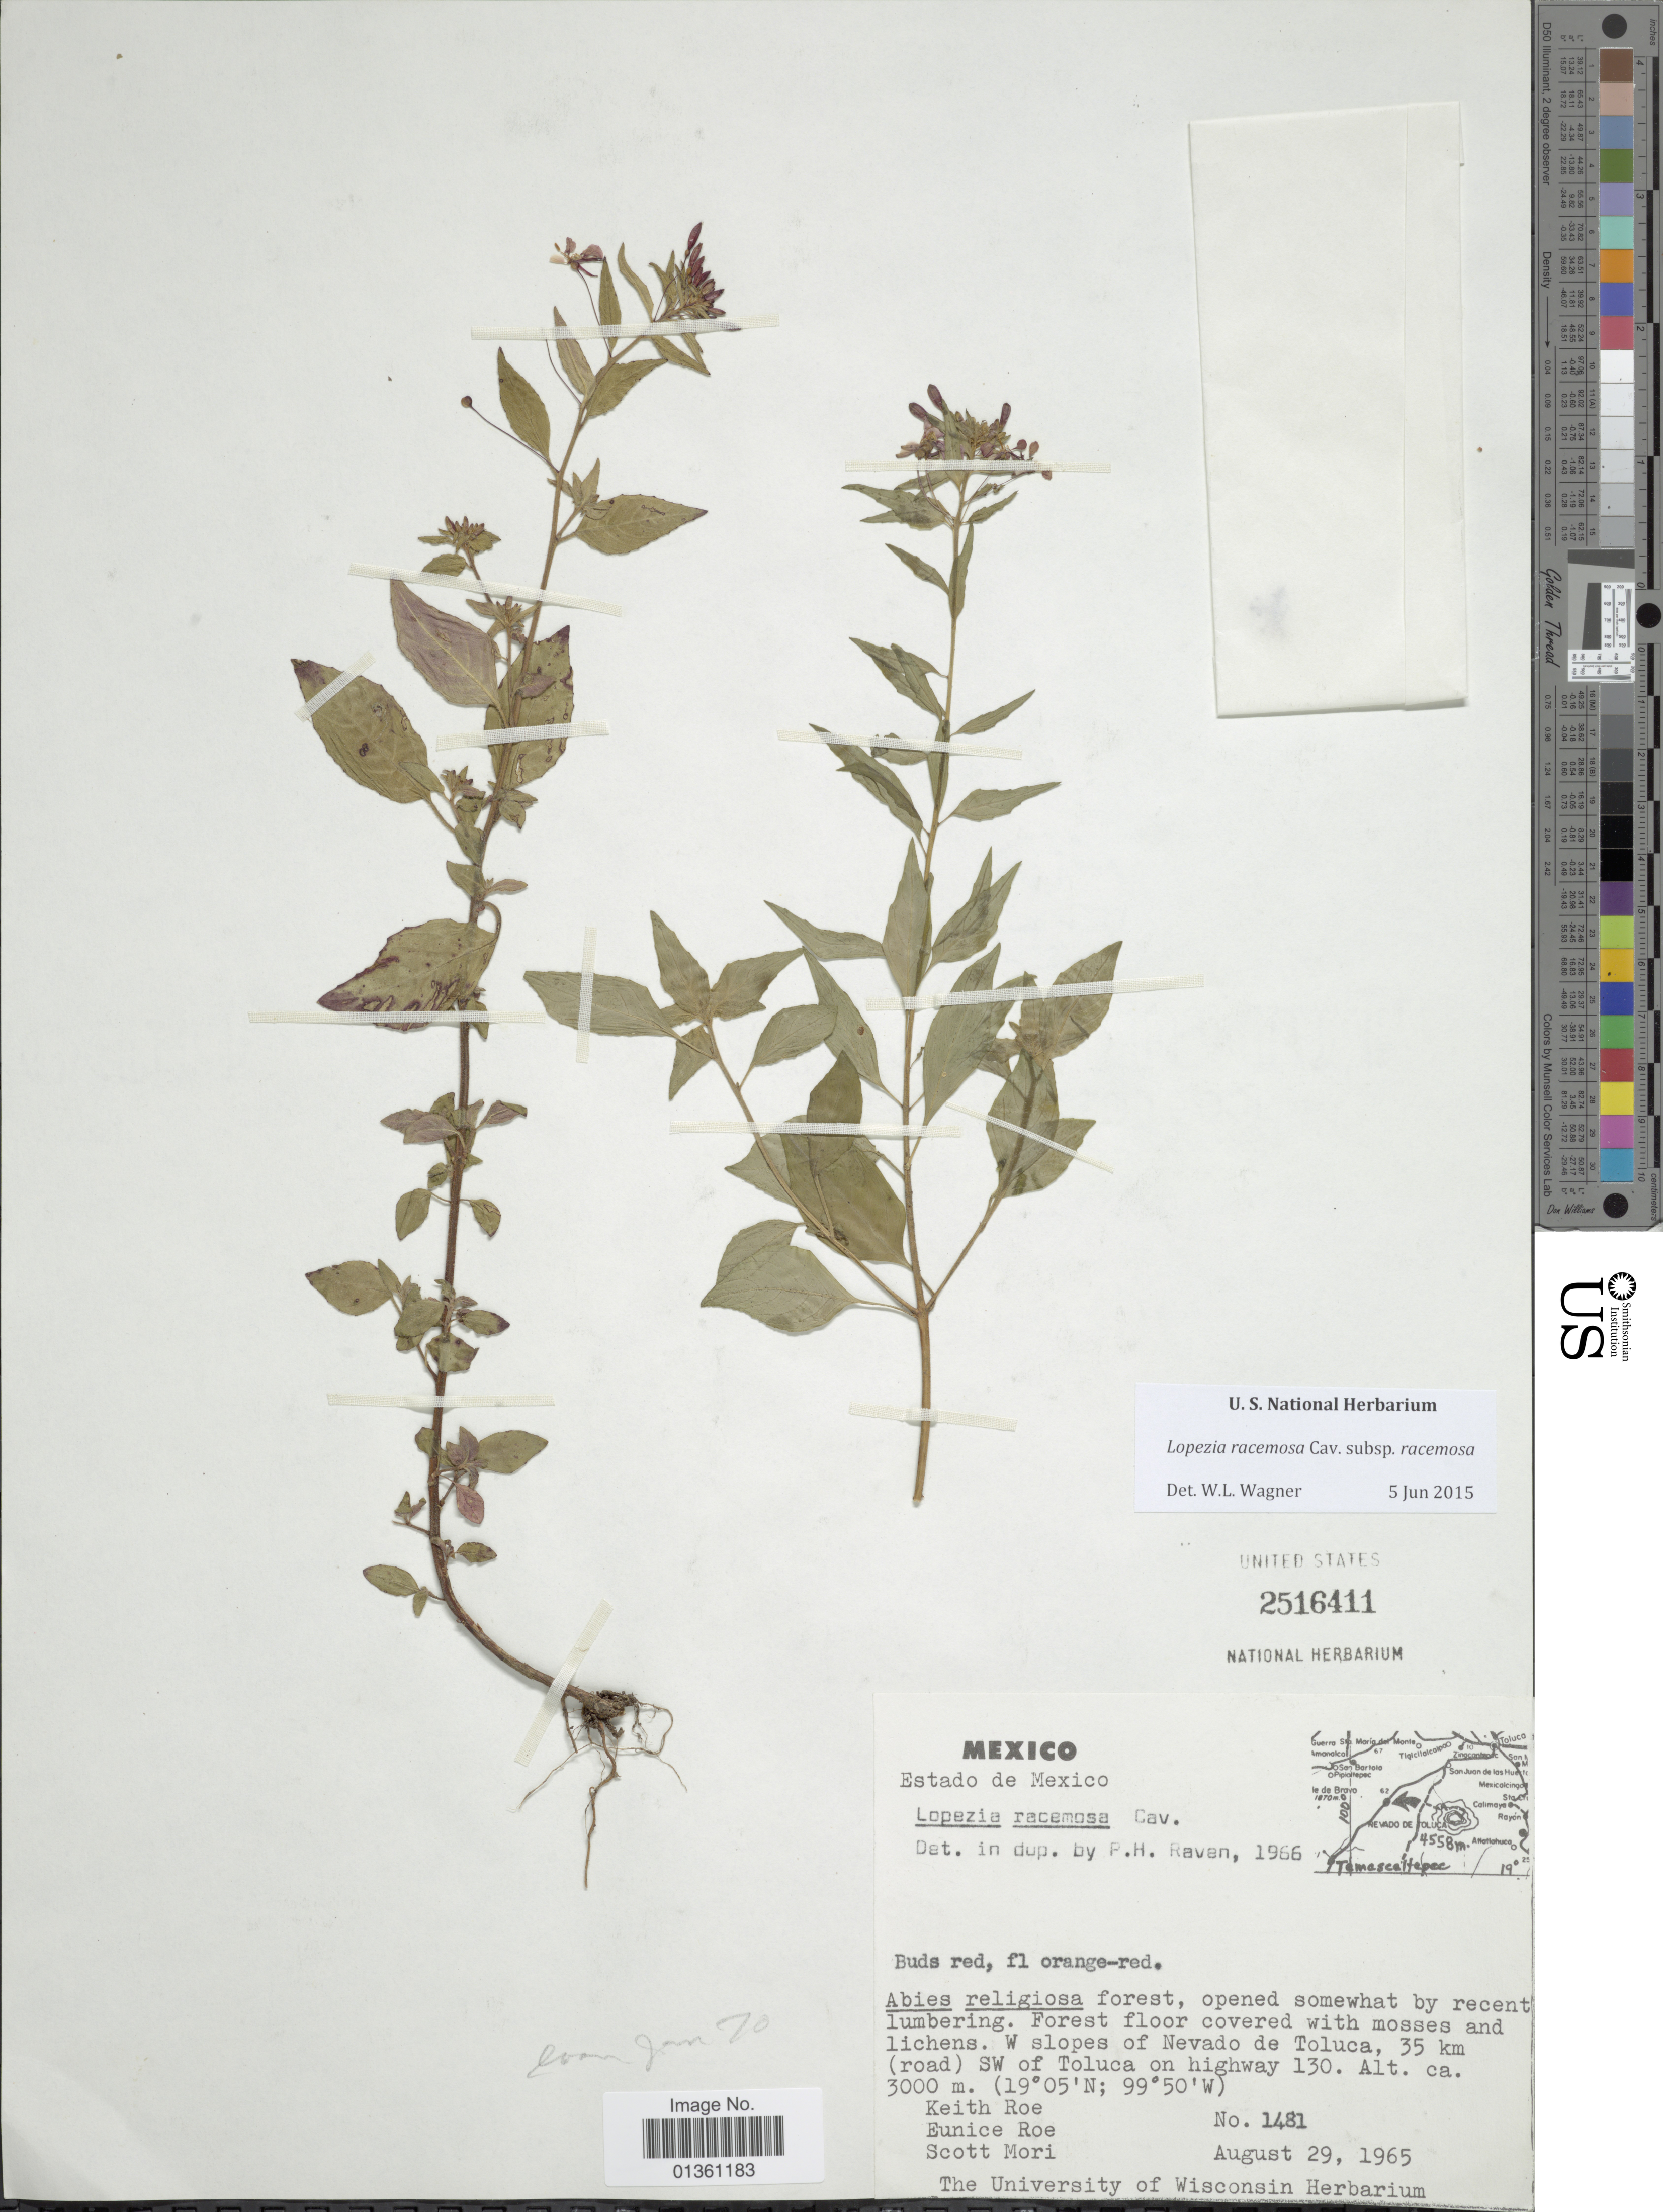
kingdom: Plantae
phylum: Tracheophyta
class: Magnoliopsida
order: Myrtales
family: Onagraceae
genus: Lopezia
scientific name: Lopezia racemosa subsp. racemosa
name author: Cav.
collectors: K. E. Roe, E. Roe & S. Mori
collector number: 1481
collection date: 1965-08-29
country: Mexico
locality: W slopes of Nevado de Toluca, 35 km (road) SW of Toluca on highway 130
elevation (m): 3000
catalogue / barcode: US 2516411